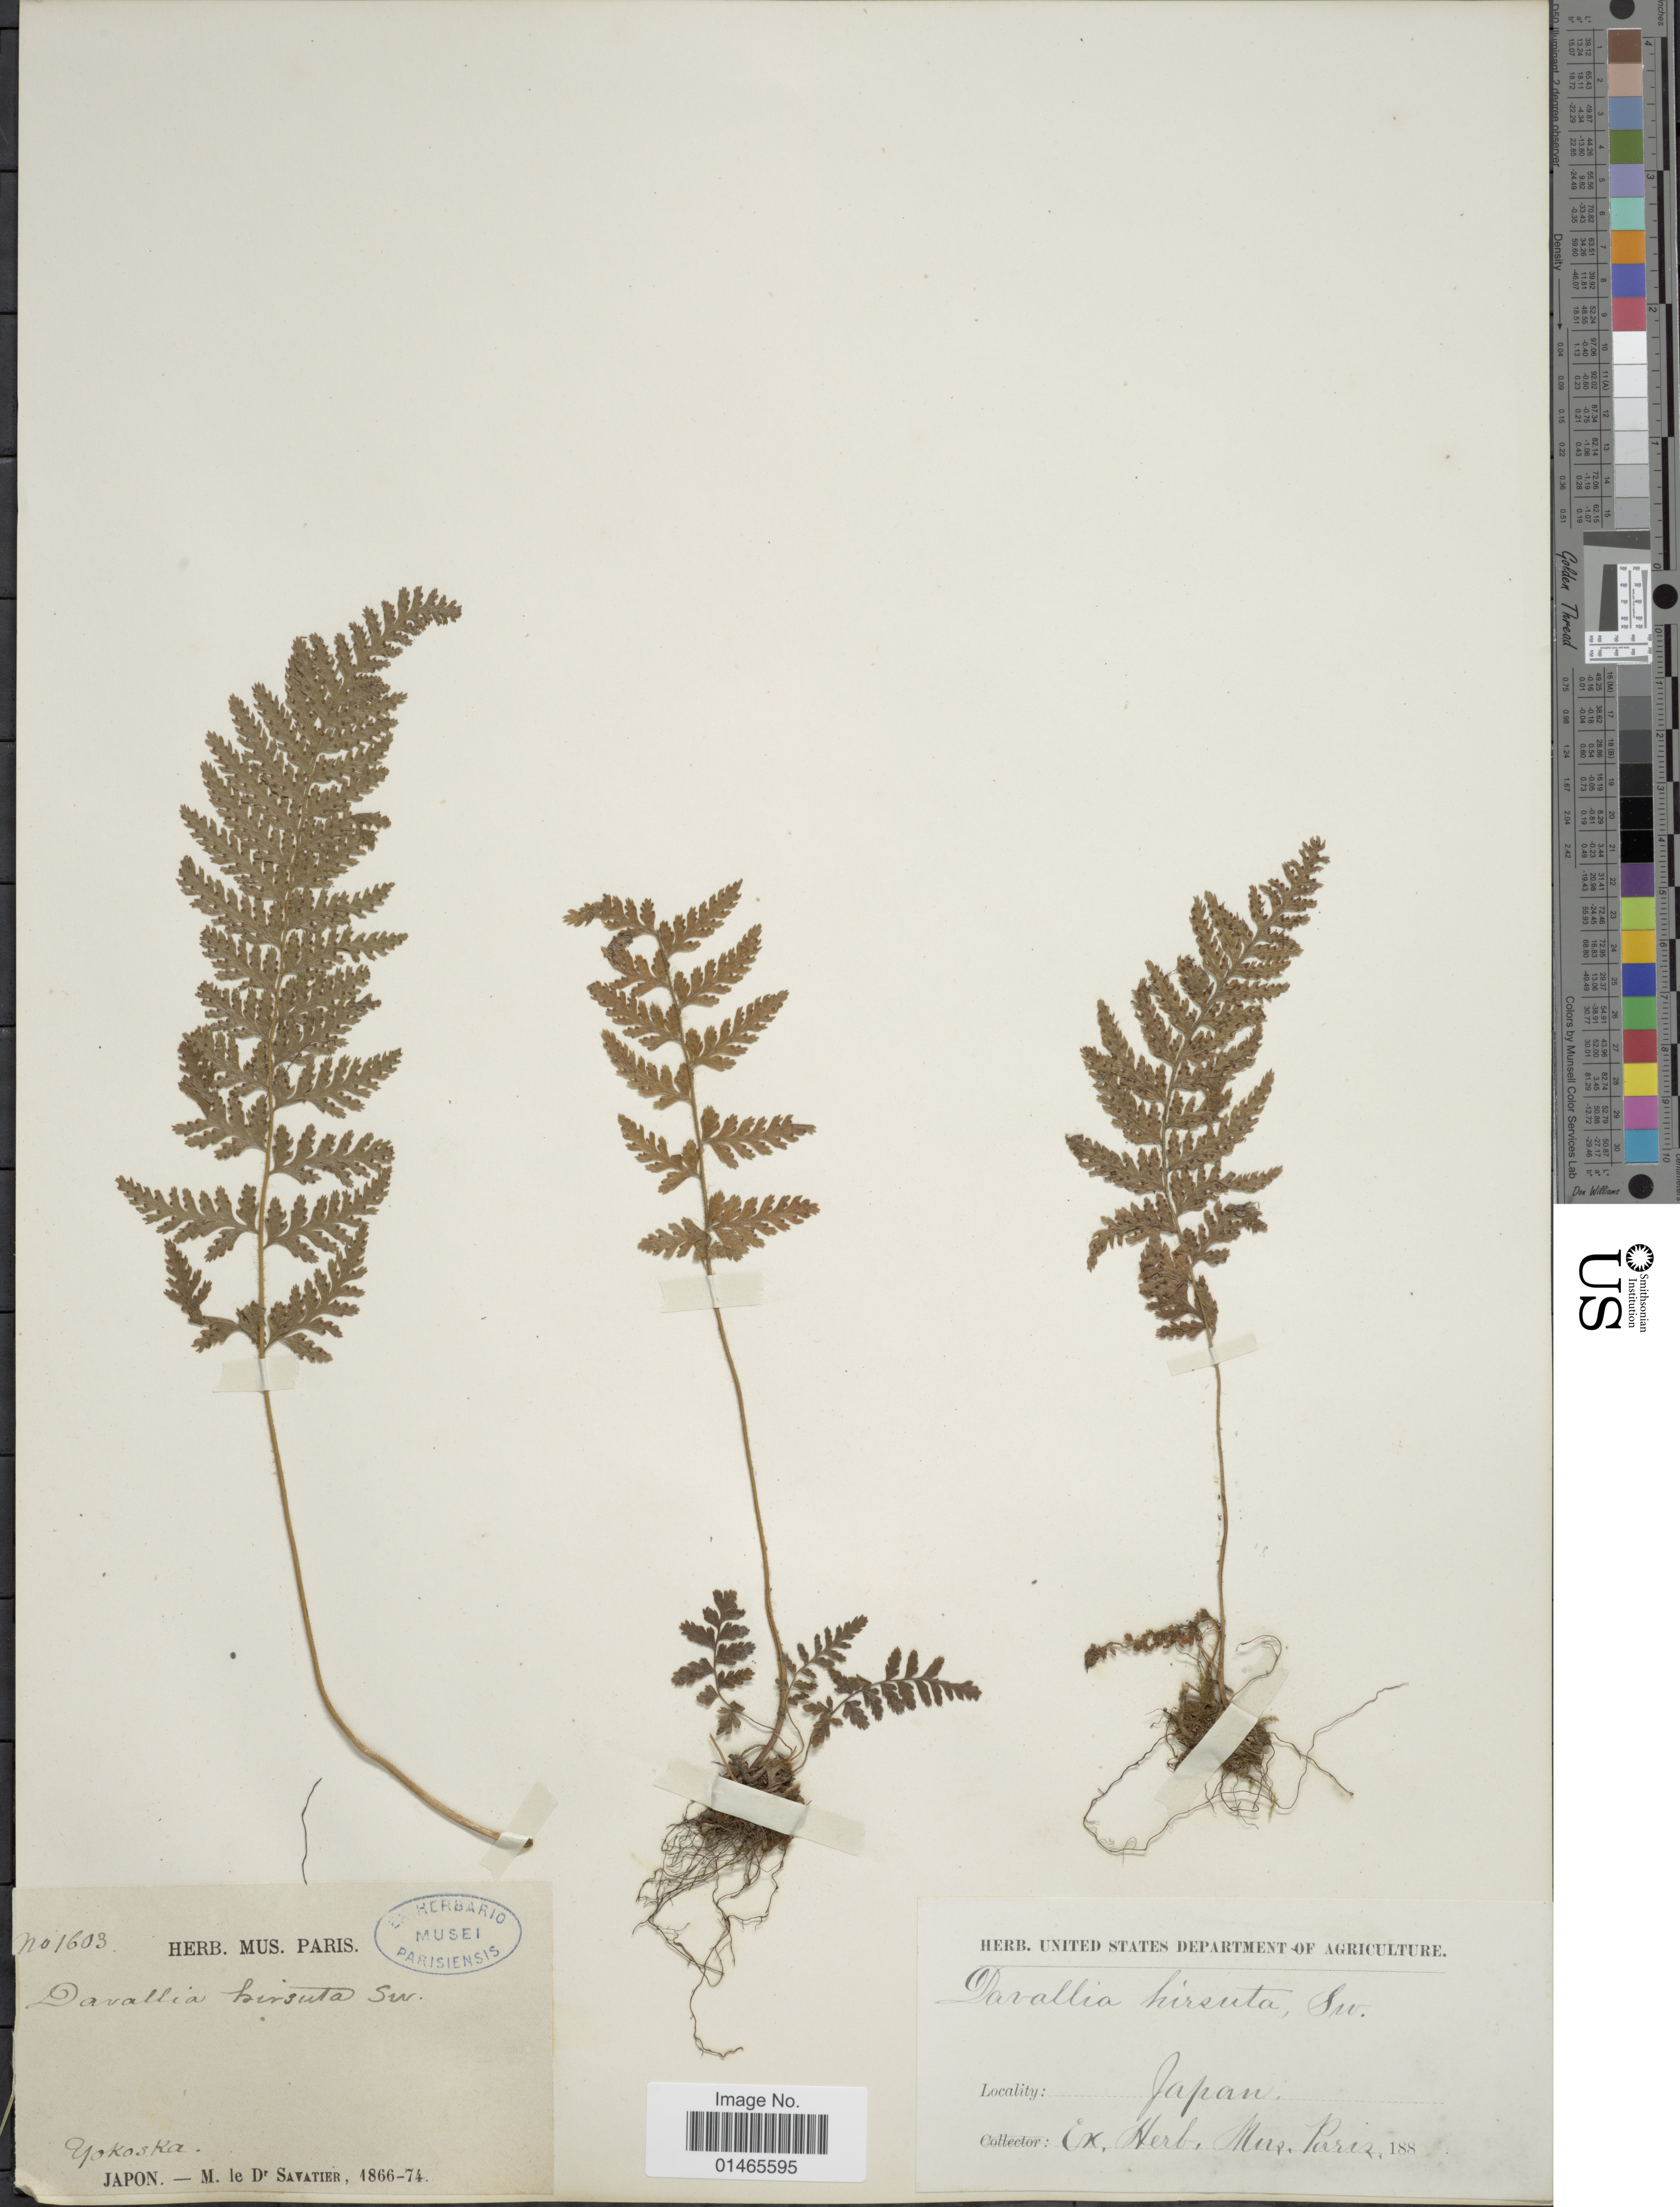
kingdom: Plantae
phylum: Tracheophyta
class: Polypodiopsida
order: Polypodiales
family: Dennstaedtiaceae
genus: Microlepia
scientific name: Microlepia pilosella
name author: (Hook.) T. Moore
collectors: M. Savatier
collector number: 1603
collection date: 1866/1874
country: Japan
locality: Yokosuka.